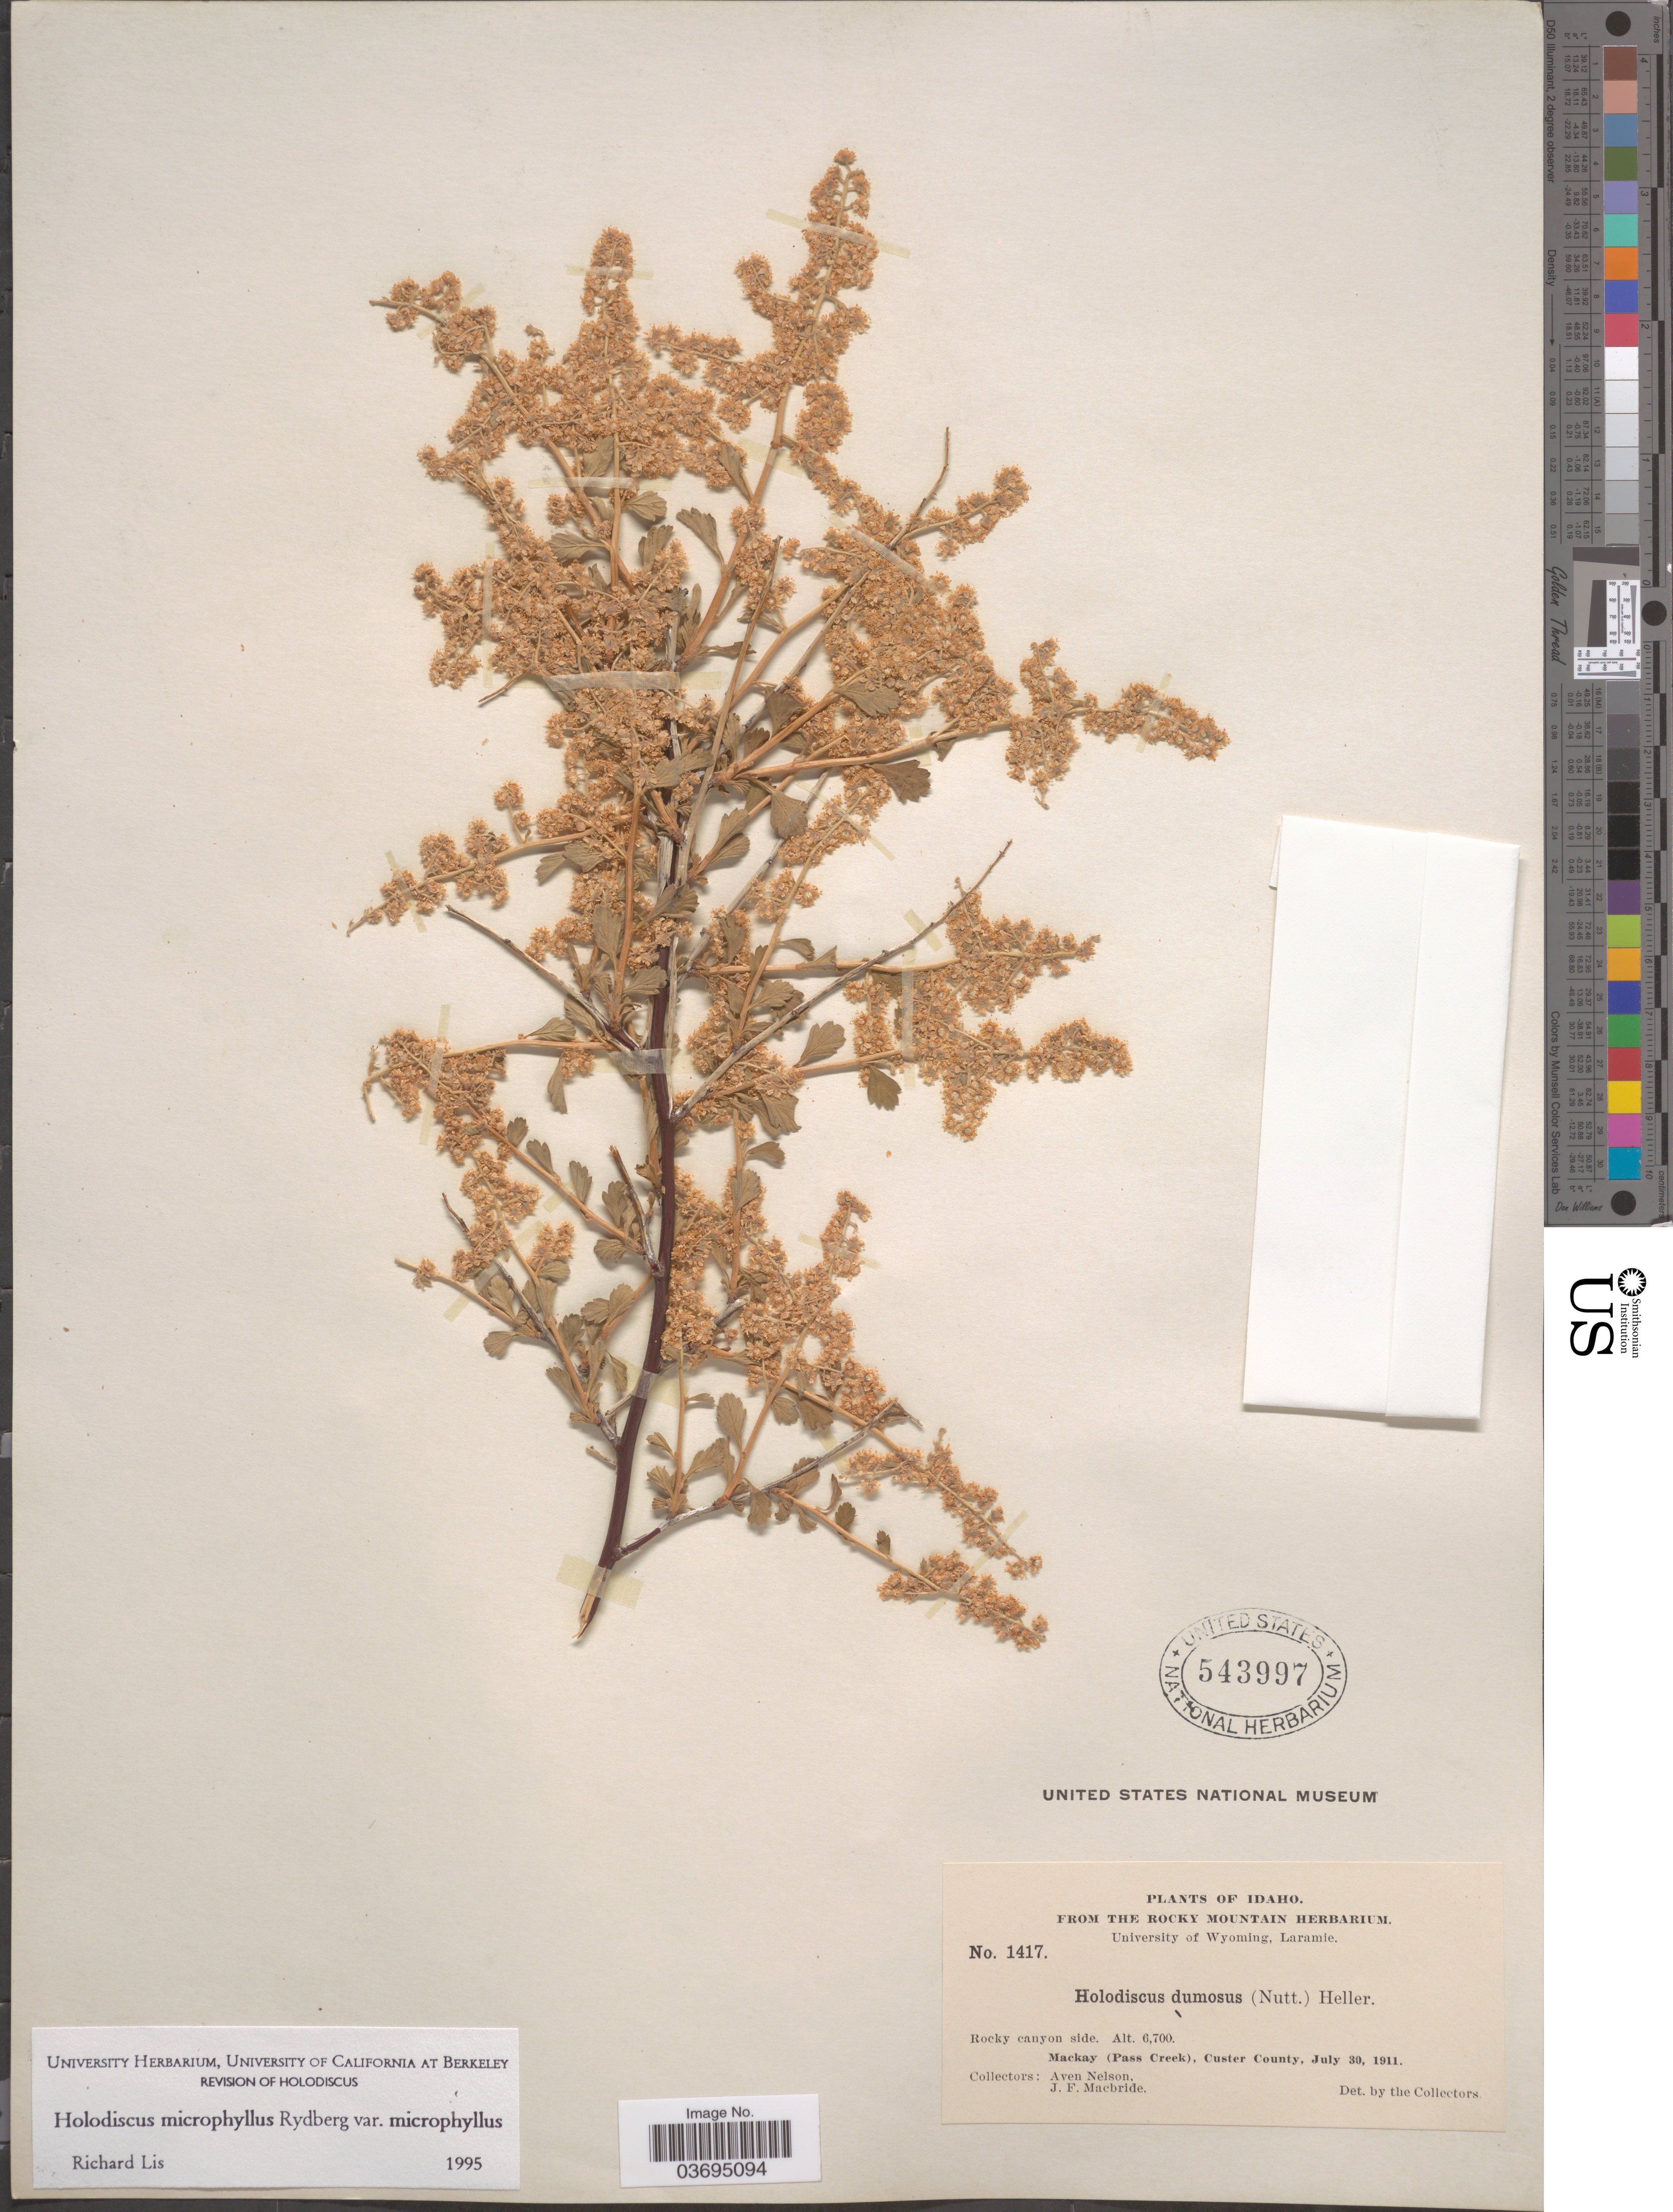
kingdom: Plantae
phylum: Tracheophyta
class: Magnoliopsida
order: Rosales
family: Rosaceae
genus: Holodiscus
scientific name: Holodiscus discolor var. microphyllus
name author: (Rydb.) Jeps.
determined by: Strong, Mark T., (BOT), Smithsonian Institution - National Museum of Natural History (UNITED STATES)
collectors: A. Nelson & J. F. Macbride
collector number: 1417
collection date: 1911-07-30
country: United States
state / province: Idaho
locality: Mackay (Pass Creek), Custer County.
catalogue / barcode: US 543997